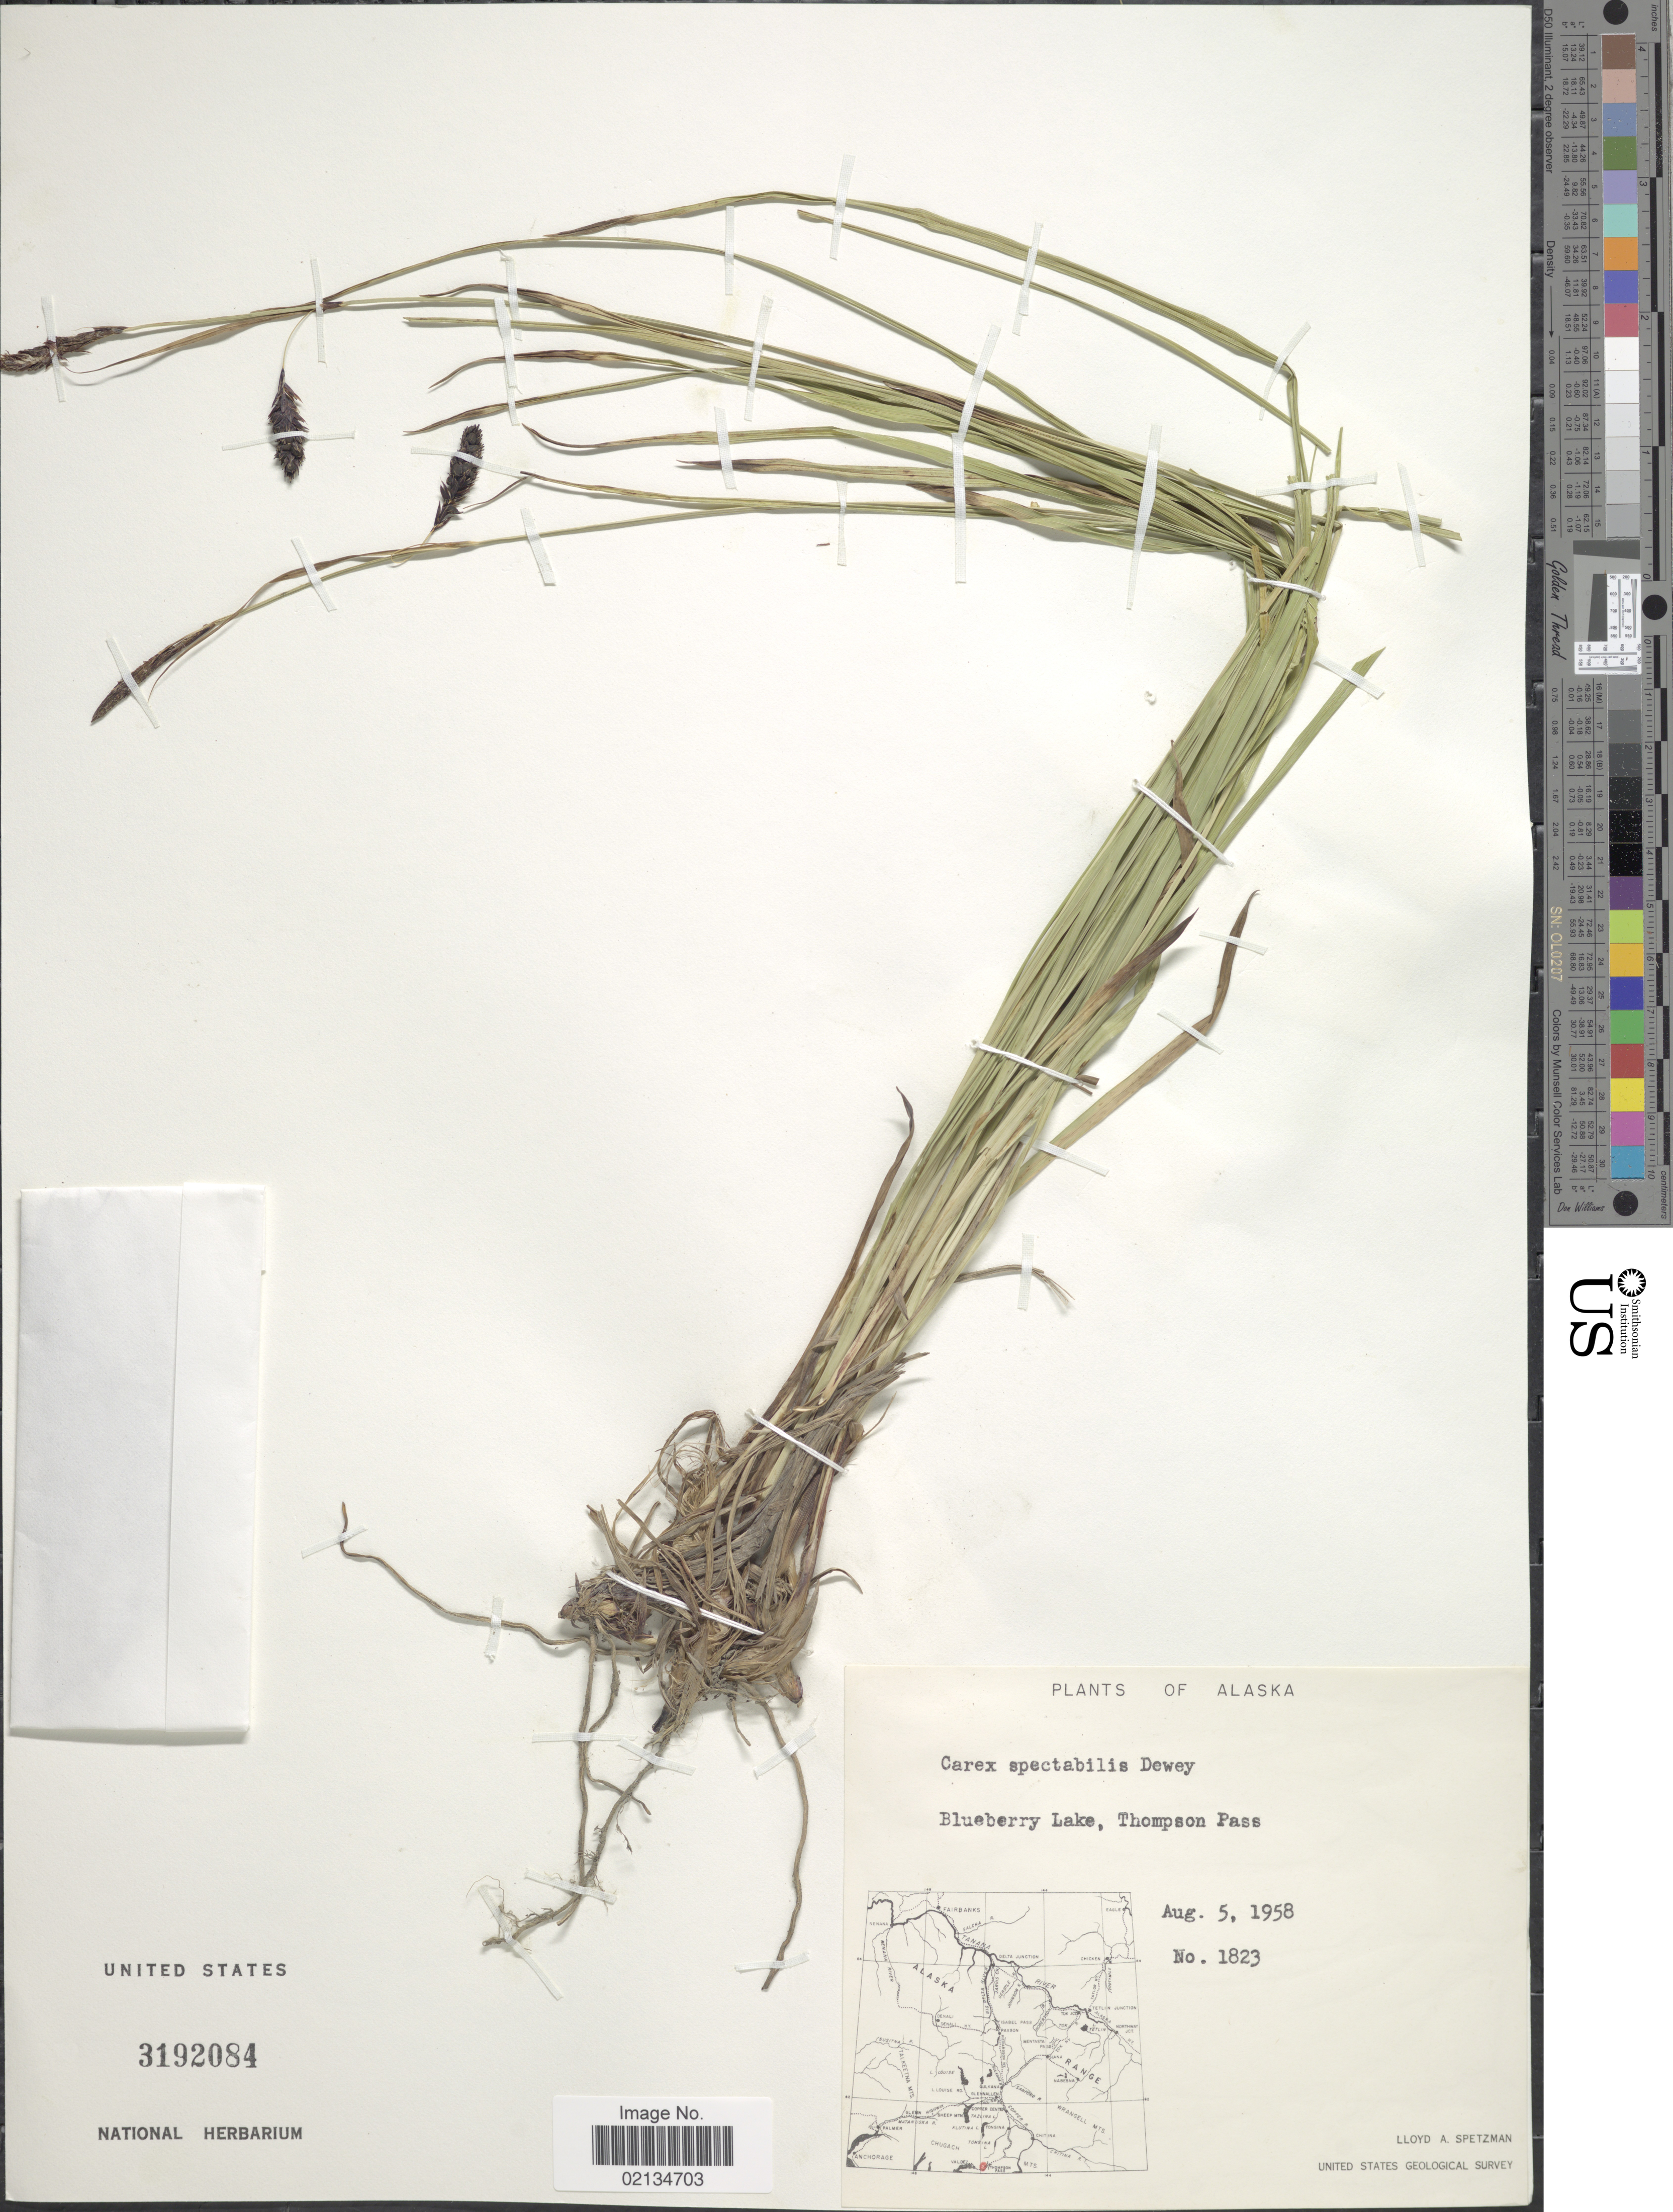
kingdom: Plantae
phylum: Tracheophyta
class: Liliopsida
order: Poales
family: Cyperaceae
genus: Carex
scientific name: Carex spectabilis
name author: Dewey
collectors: L. Spetzman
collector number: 1823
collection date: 1958-08-05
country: United States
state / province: Alaska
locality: Blueberry Lake, Thompson Pass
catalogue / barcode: US 3192084